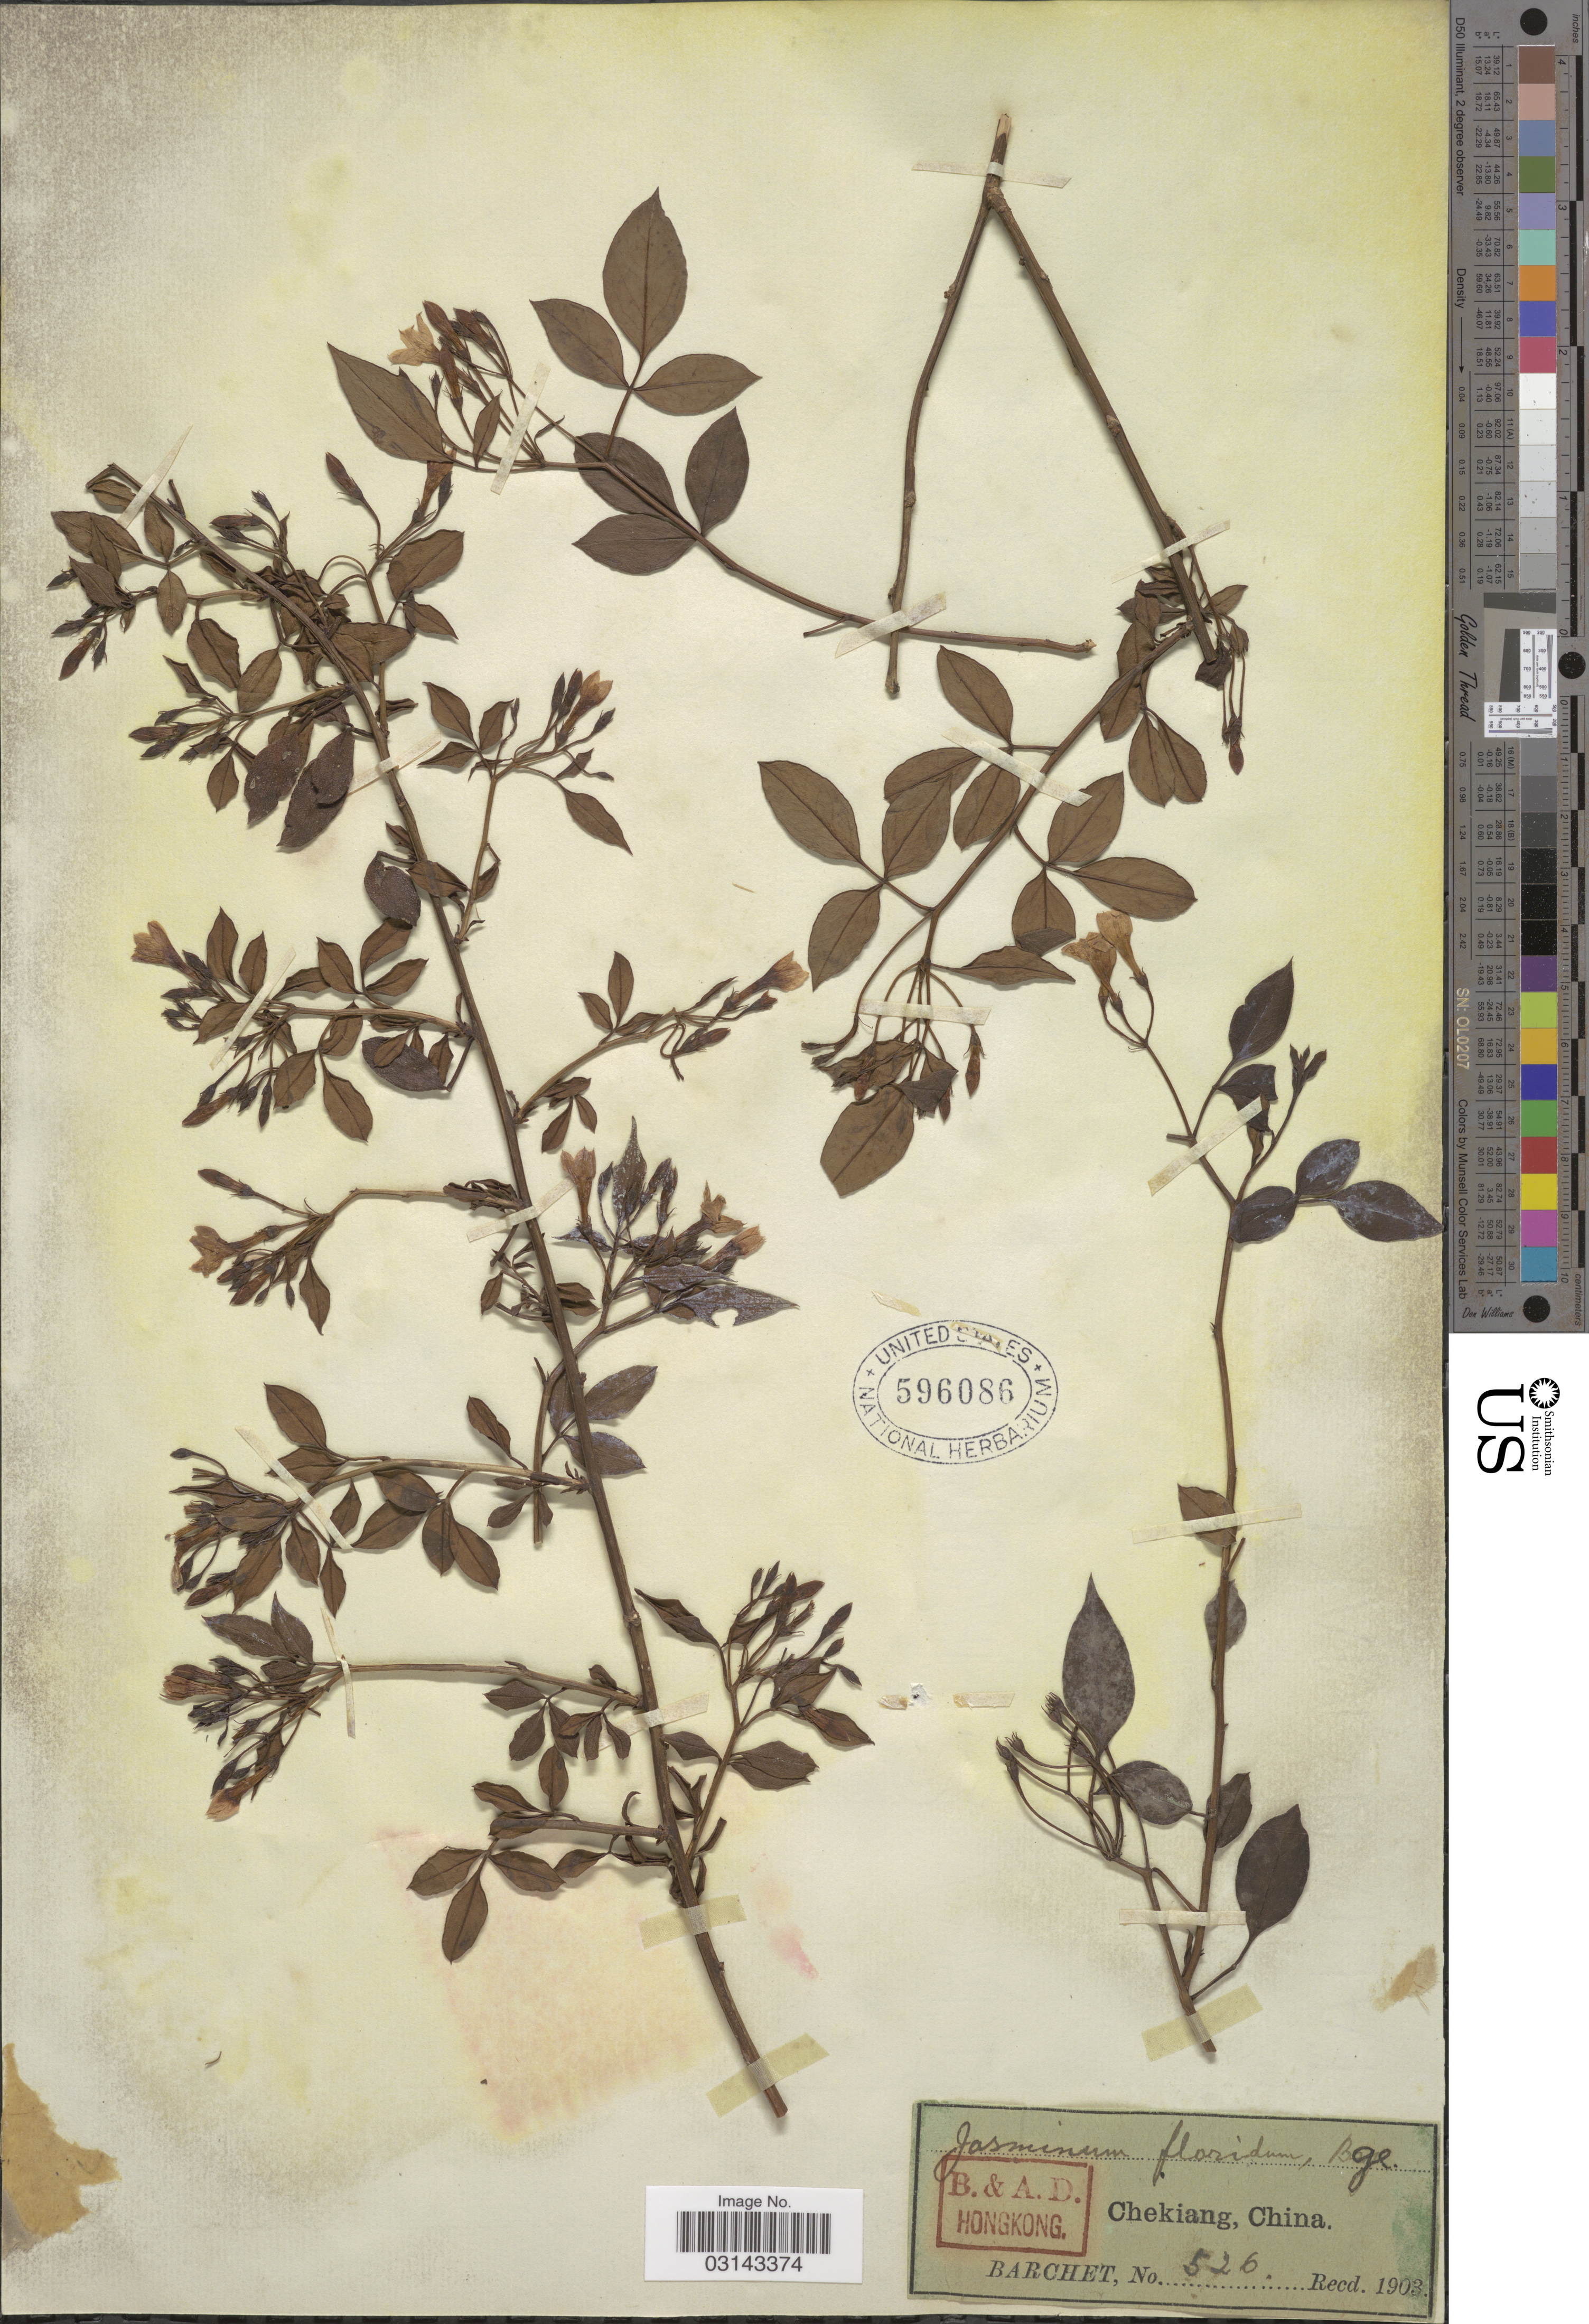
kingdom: Plantae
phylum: Tracheophyta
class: Magnoliopsida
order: Lamiales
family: Oleaceae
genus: Jasminum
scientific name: Jasminum floridum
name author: Bunge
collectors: S. P. Barchet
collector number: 526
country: China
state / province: Zhejiang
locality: Chekiang.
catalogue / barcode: US 596086